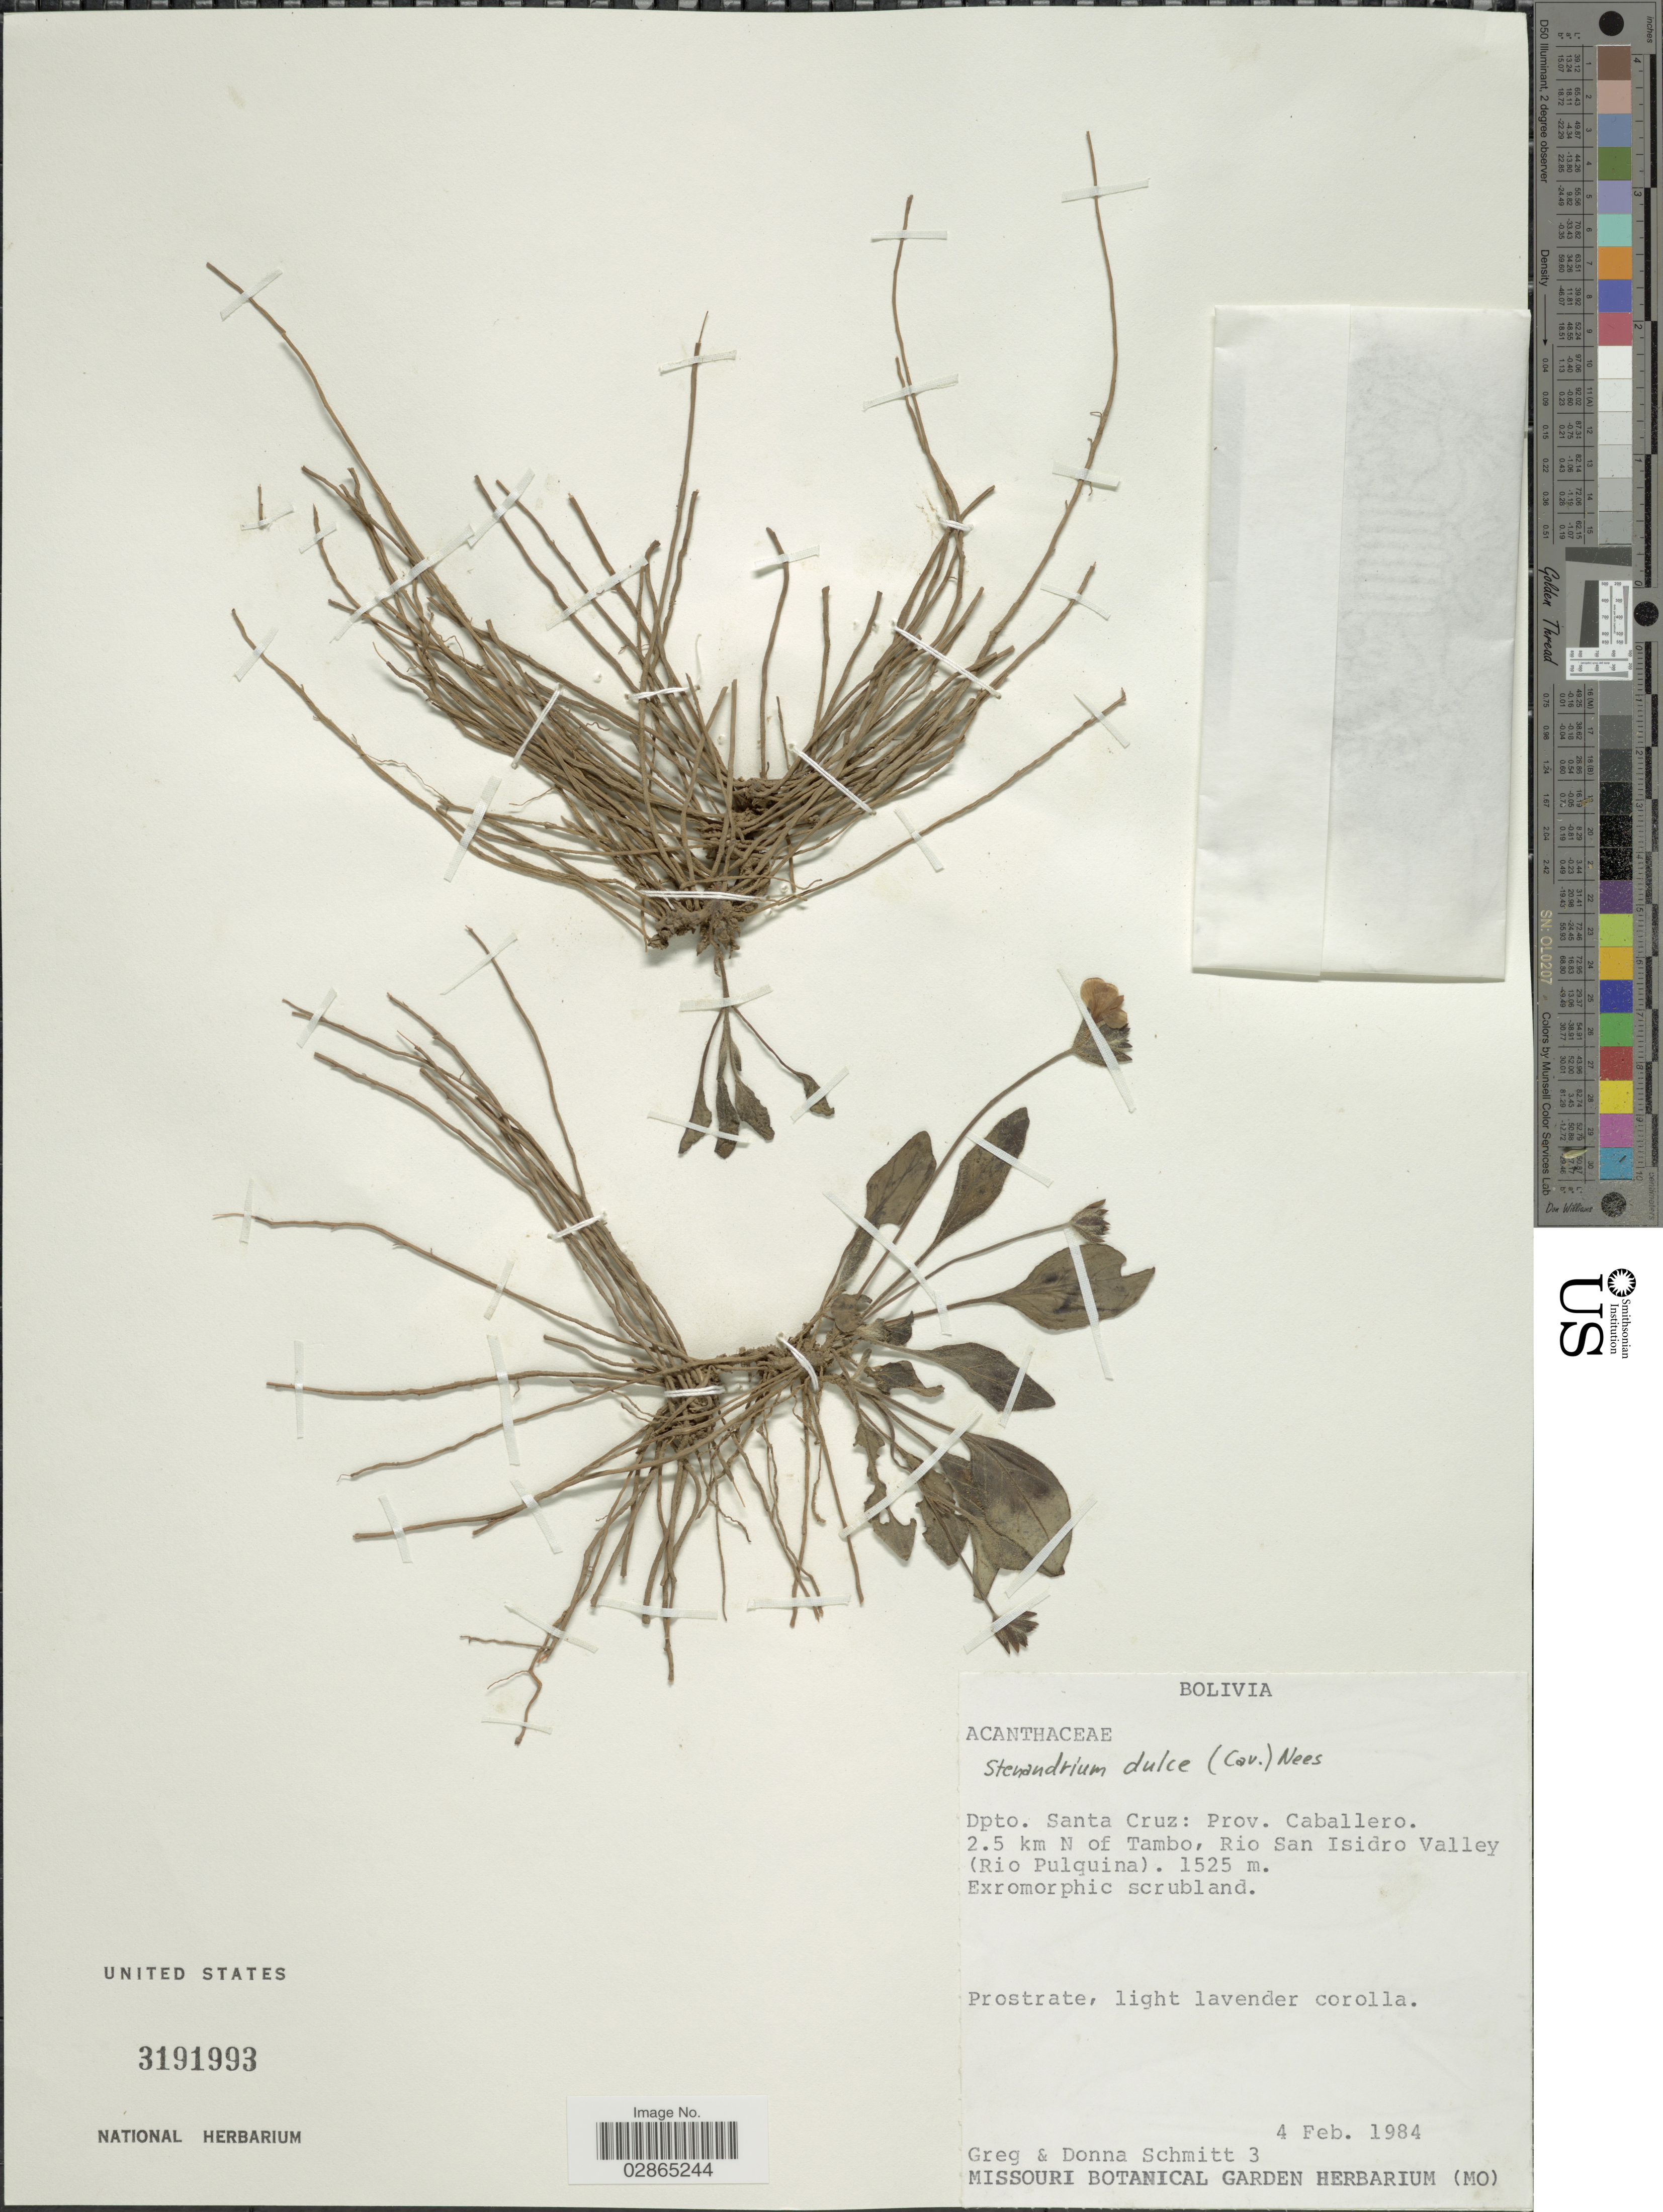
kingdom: Plantae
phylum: Tracheophyta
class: Magnoliopsida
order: Lamiales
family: Acanthaceae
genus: Stenandrium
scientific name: Stenandrium dulce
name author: (Cav.) Nees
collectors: G. Schmitt & D. Schmitt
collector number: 3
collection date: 1984-02-04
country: Bolivia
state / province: Santa Cruz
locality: Dpto. Santa Cruz: Prov. Caballero. 2.5 km N of Tambo, Rio San Isidro Valley (Rio Pulguina).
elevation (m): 1525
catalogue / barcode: US 3191993